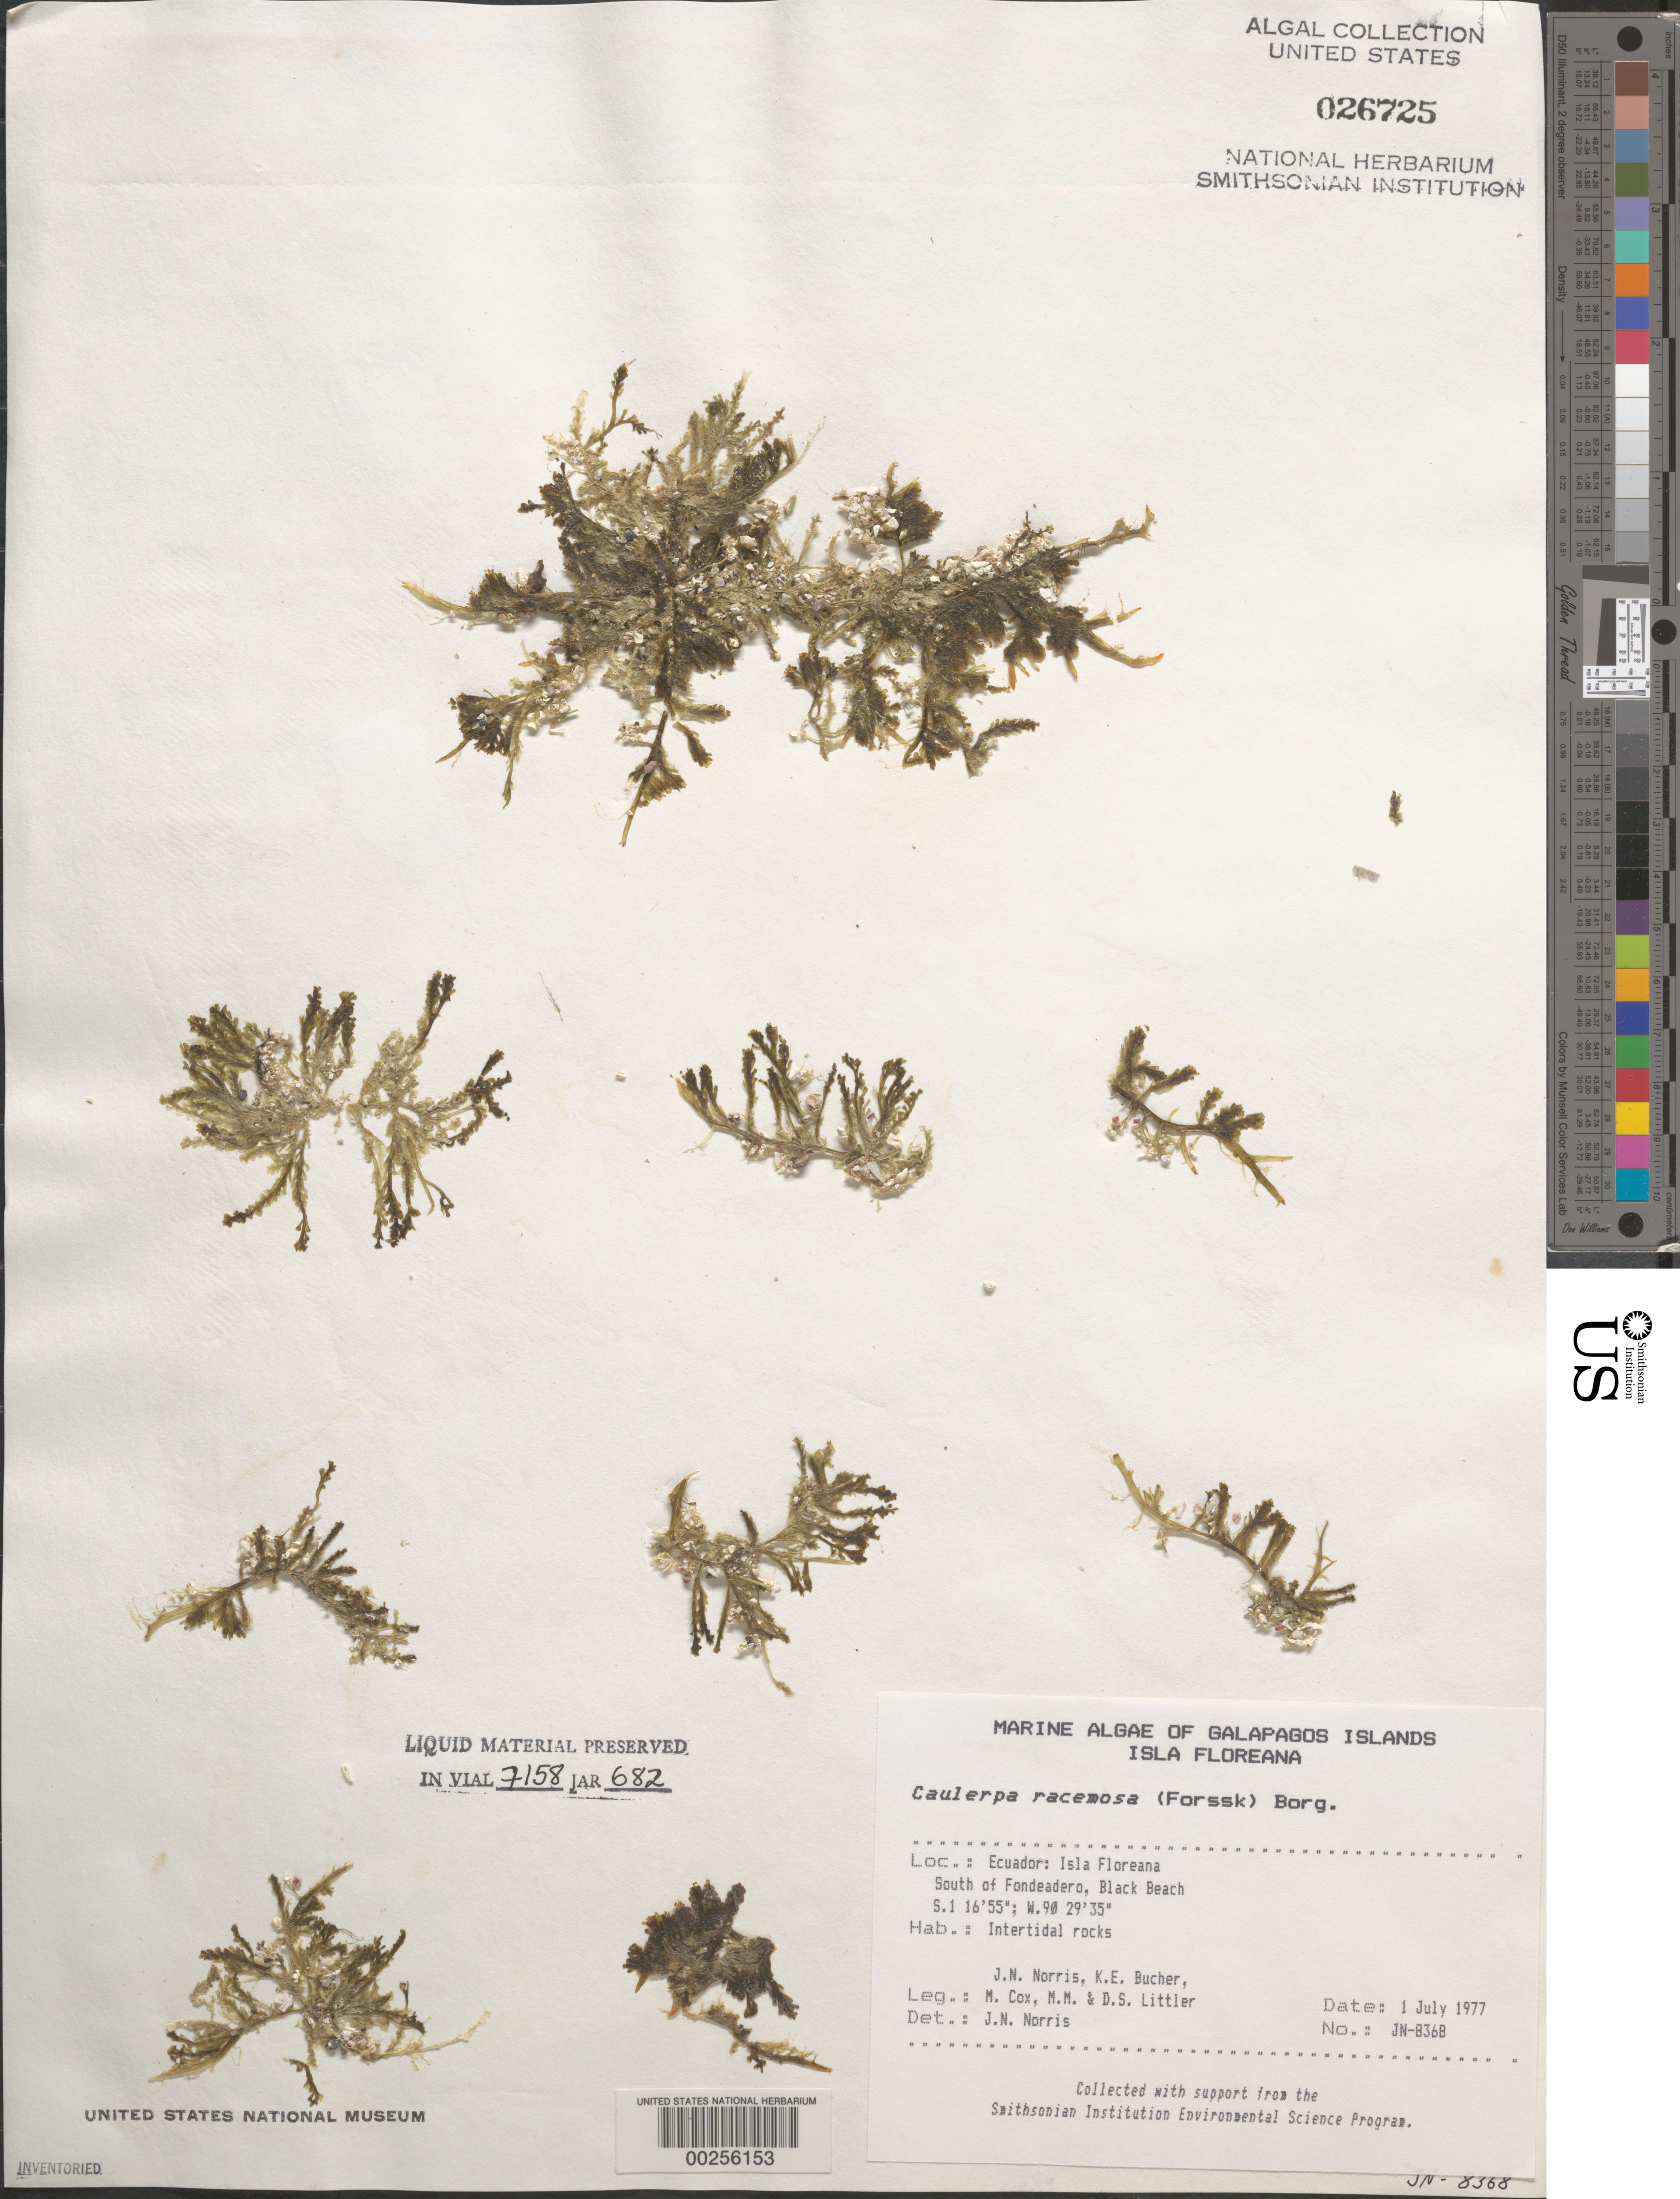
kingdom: Plantae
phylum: Chlorophyta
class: Ulvophyceae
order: Bryopsidales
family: Caulerpaceae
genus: Caulerpa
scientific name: Caulerpa racemosa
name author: (Forssk.) J. Agardh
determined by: Norris, James N.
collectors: J. N. Norris, K. E. Bucher, M. Cox, M. M. Littler & D. S. Littler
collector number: JN-8368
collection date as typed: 01 Jul 1977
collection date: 1977-07-01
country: Ecuador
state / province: Colón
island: Floreana [Charles, Santa Maria]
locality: Black Beach south of Fondeadero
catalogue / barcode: US 26725